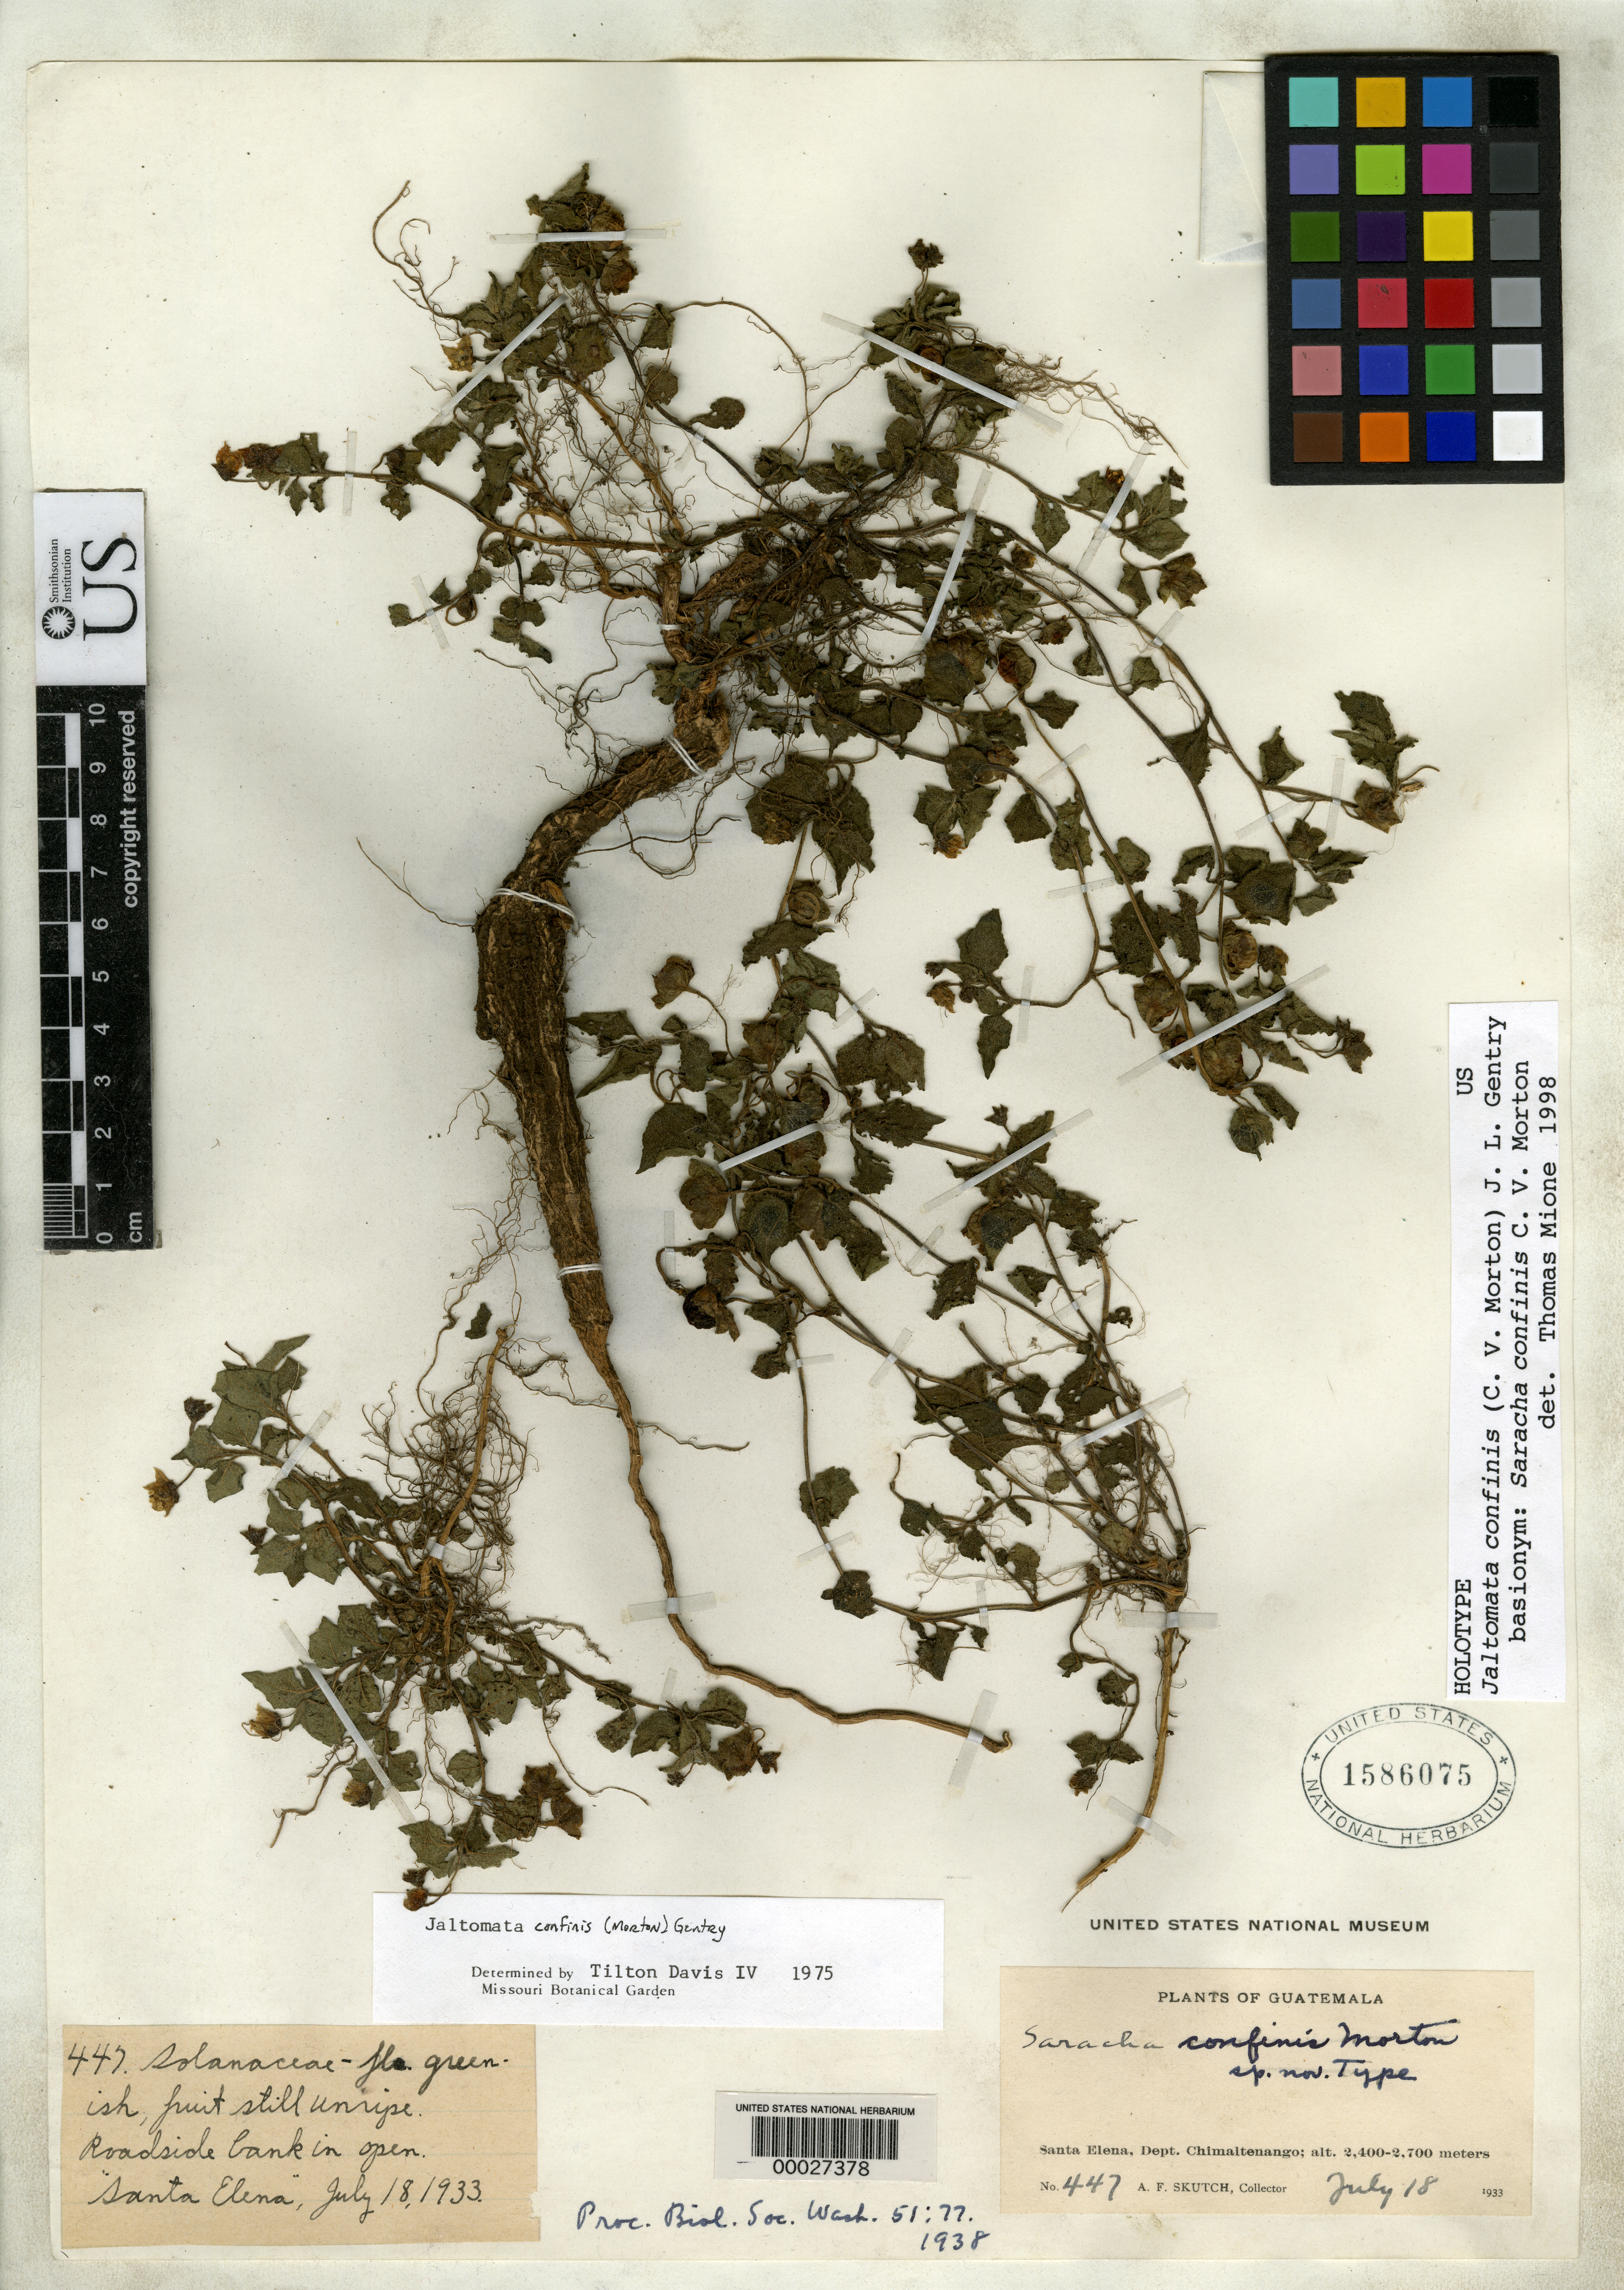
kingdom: Plantae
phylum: Tracheophyta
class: Magnoliopsida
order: Solanales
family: Solanaceae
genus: Saracha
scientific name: Saracha confinis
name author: C.V. Morton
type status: Holotype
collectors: A. F. Skutch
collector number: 447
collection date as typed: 18 Jul 1933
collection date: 1933-07-18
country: Guatemala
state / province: Chimaltenango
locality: Santa Elena, above Tecpam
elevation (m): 2500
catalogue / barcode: US 1586075